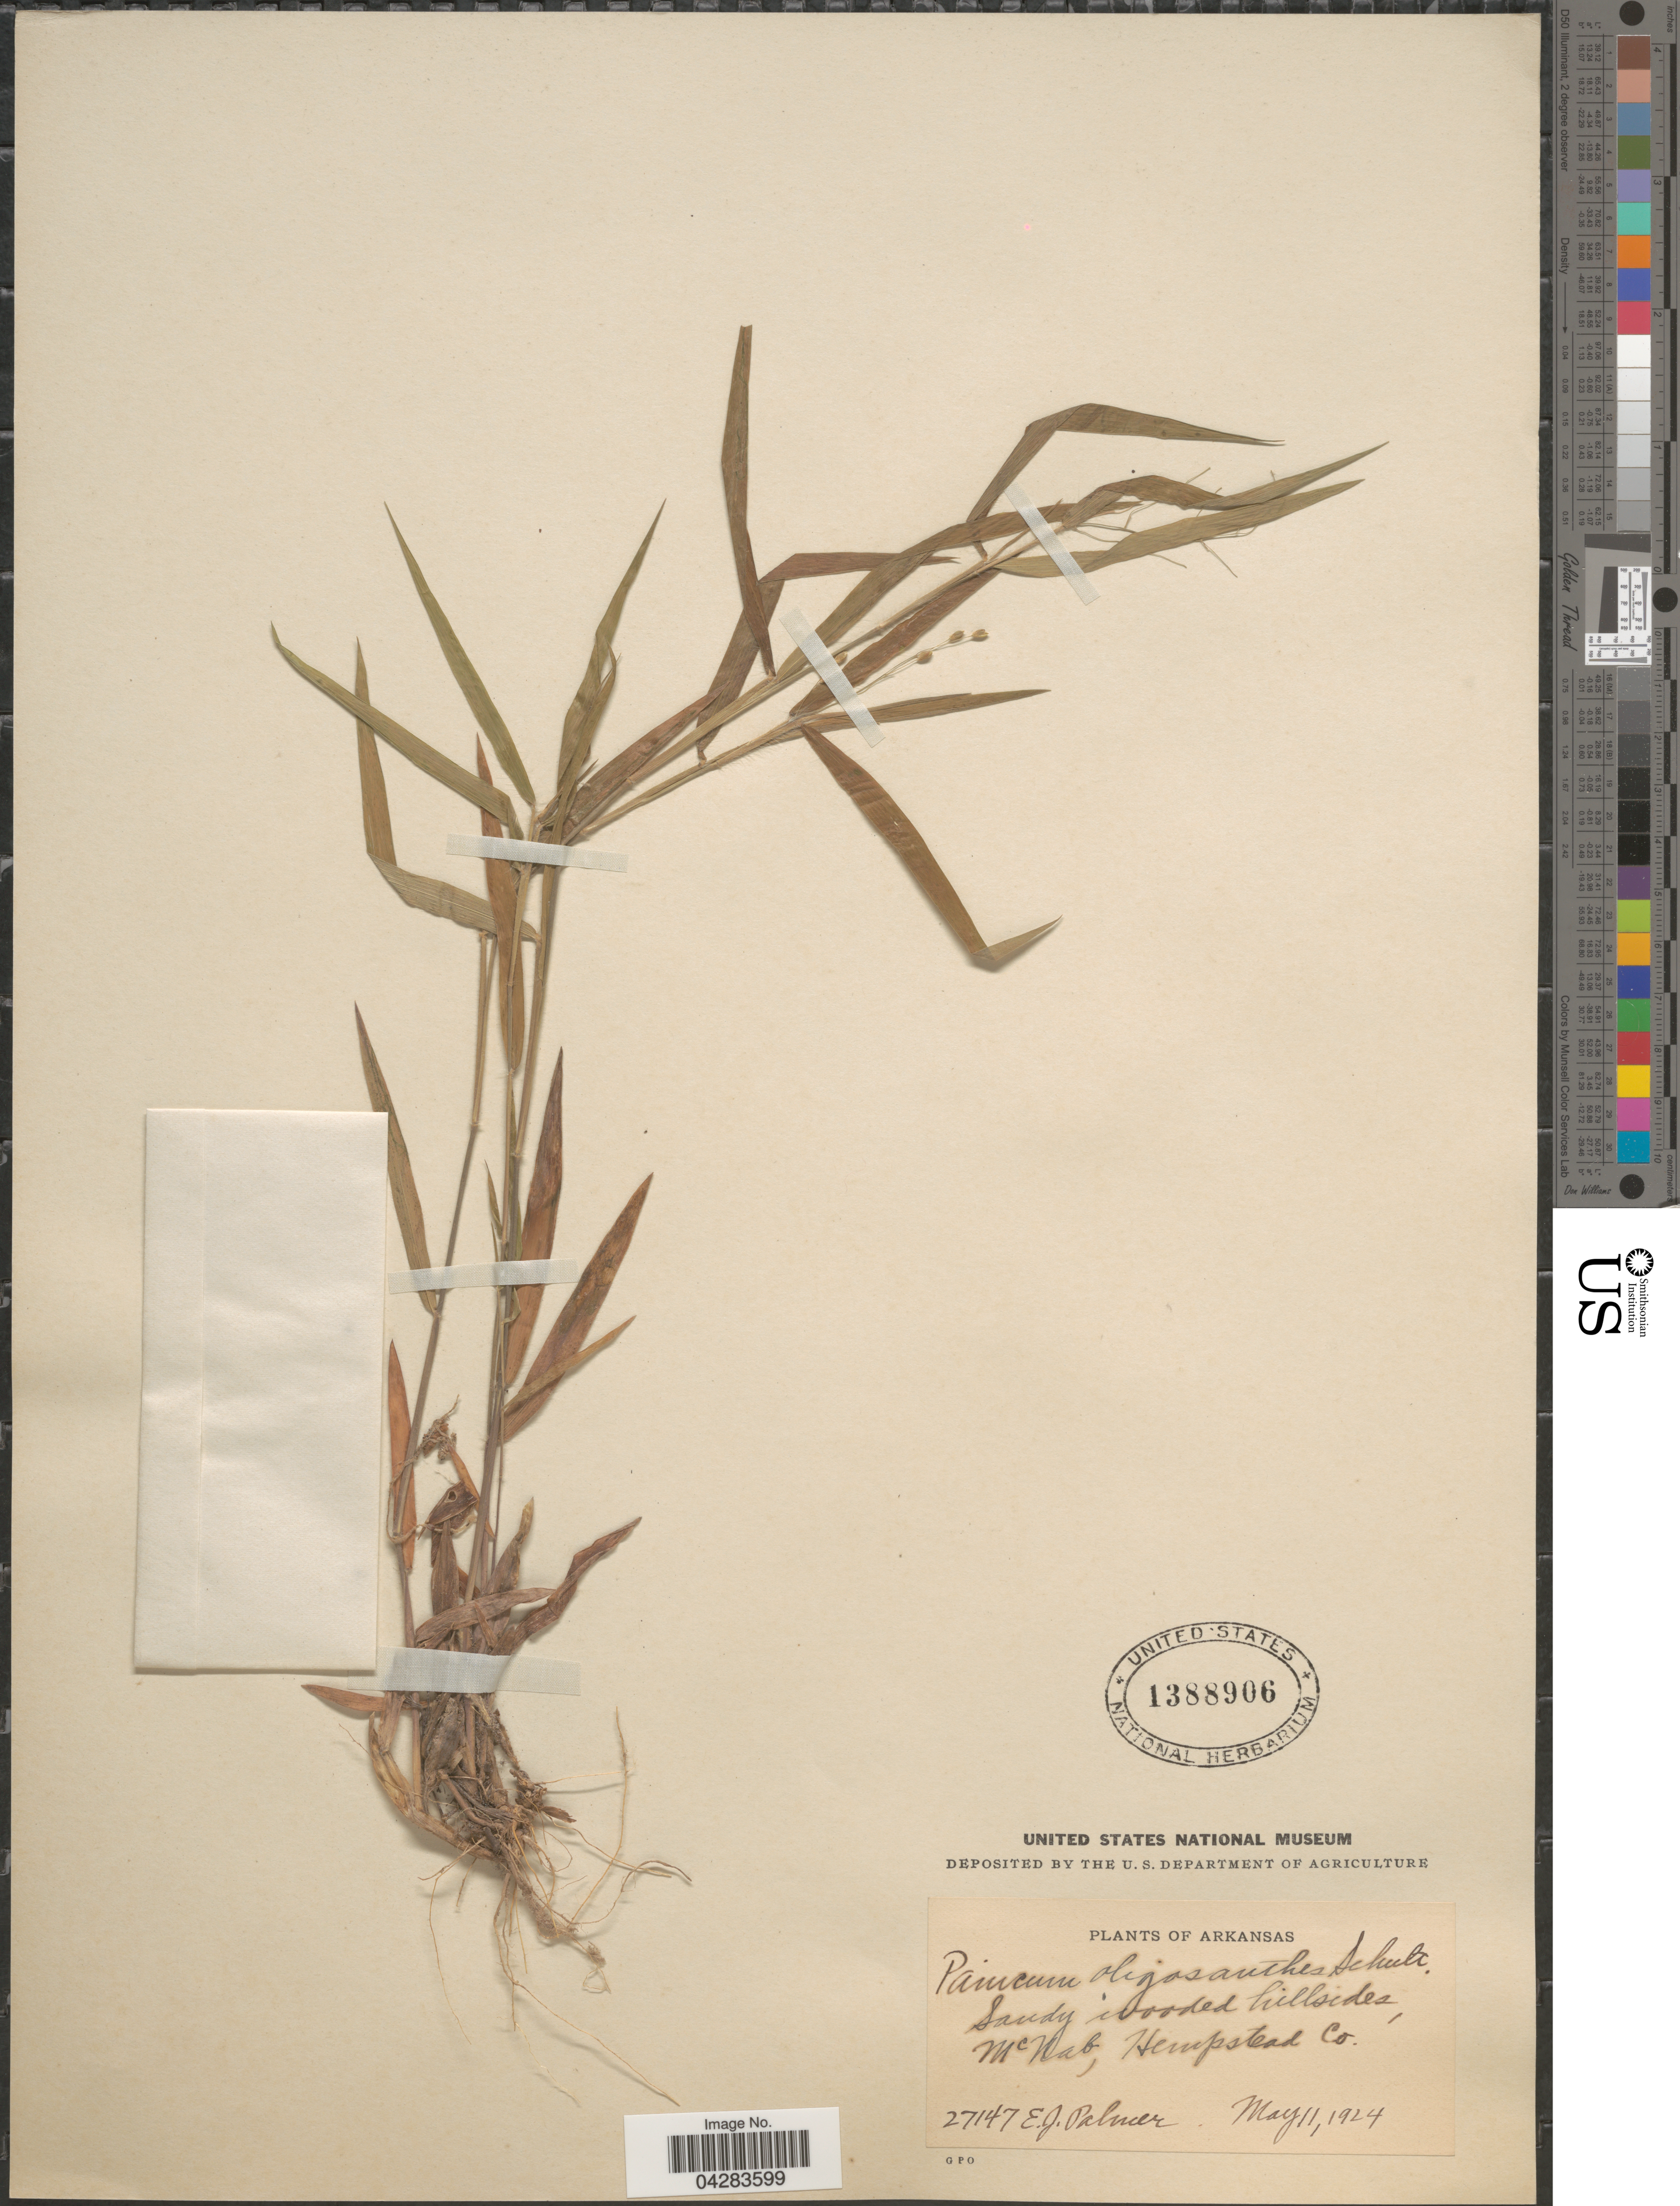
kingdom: Plantae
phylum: Tracheophyta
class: Liliopsida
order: Poales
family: Poaceae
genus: Dichanthelium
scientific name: Dichanthelium oligosanthes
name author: (Schult.) Gould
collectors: E. J. Palmer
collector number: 27147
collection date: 1924-05-11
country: United States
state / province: Arkansas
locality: McNab, Hempstead Co.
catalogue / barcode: US 1388906